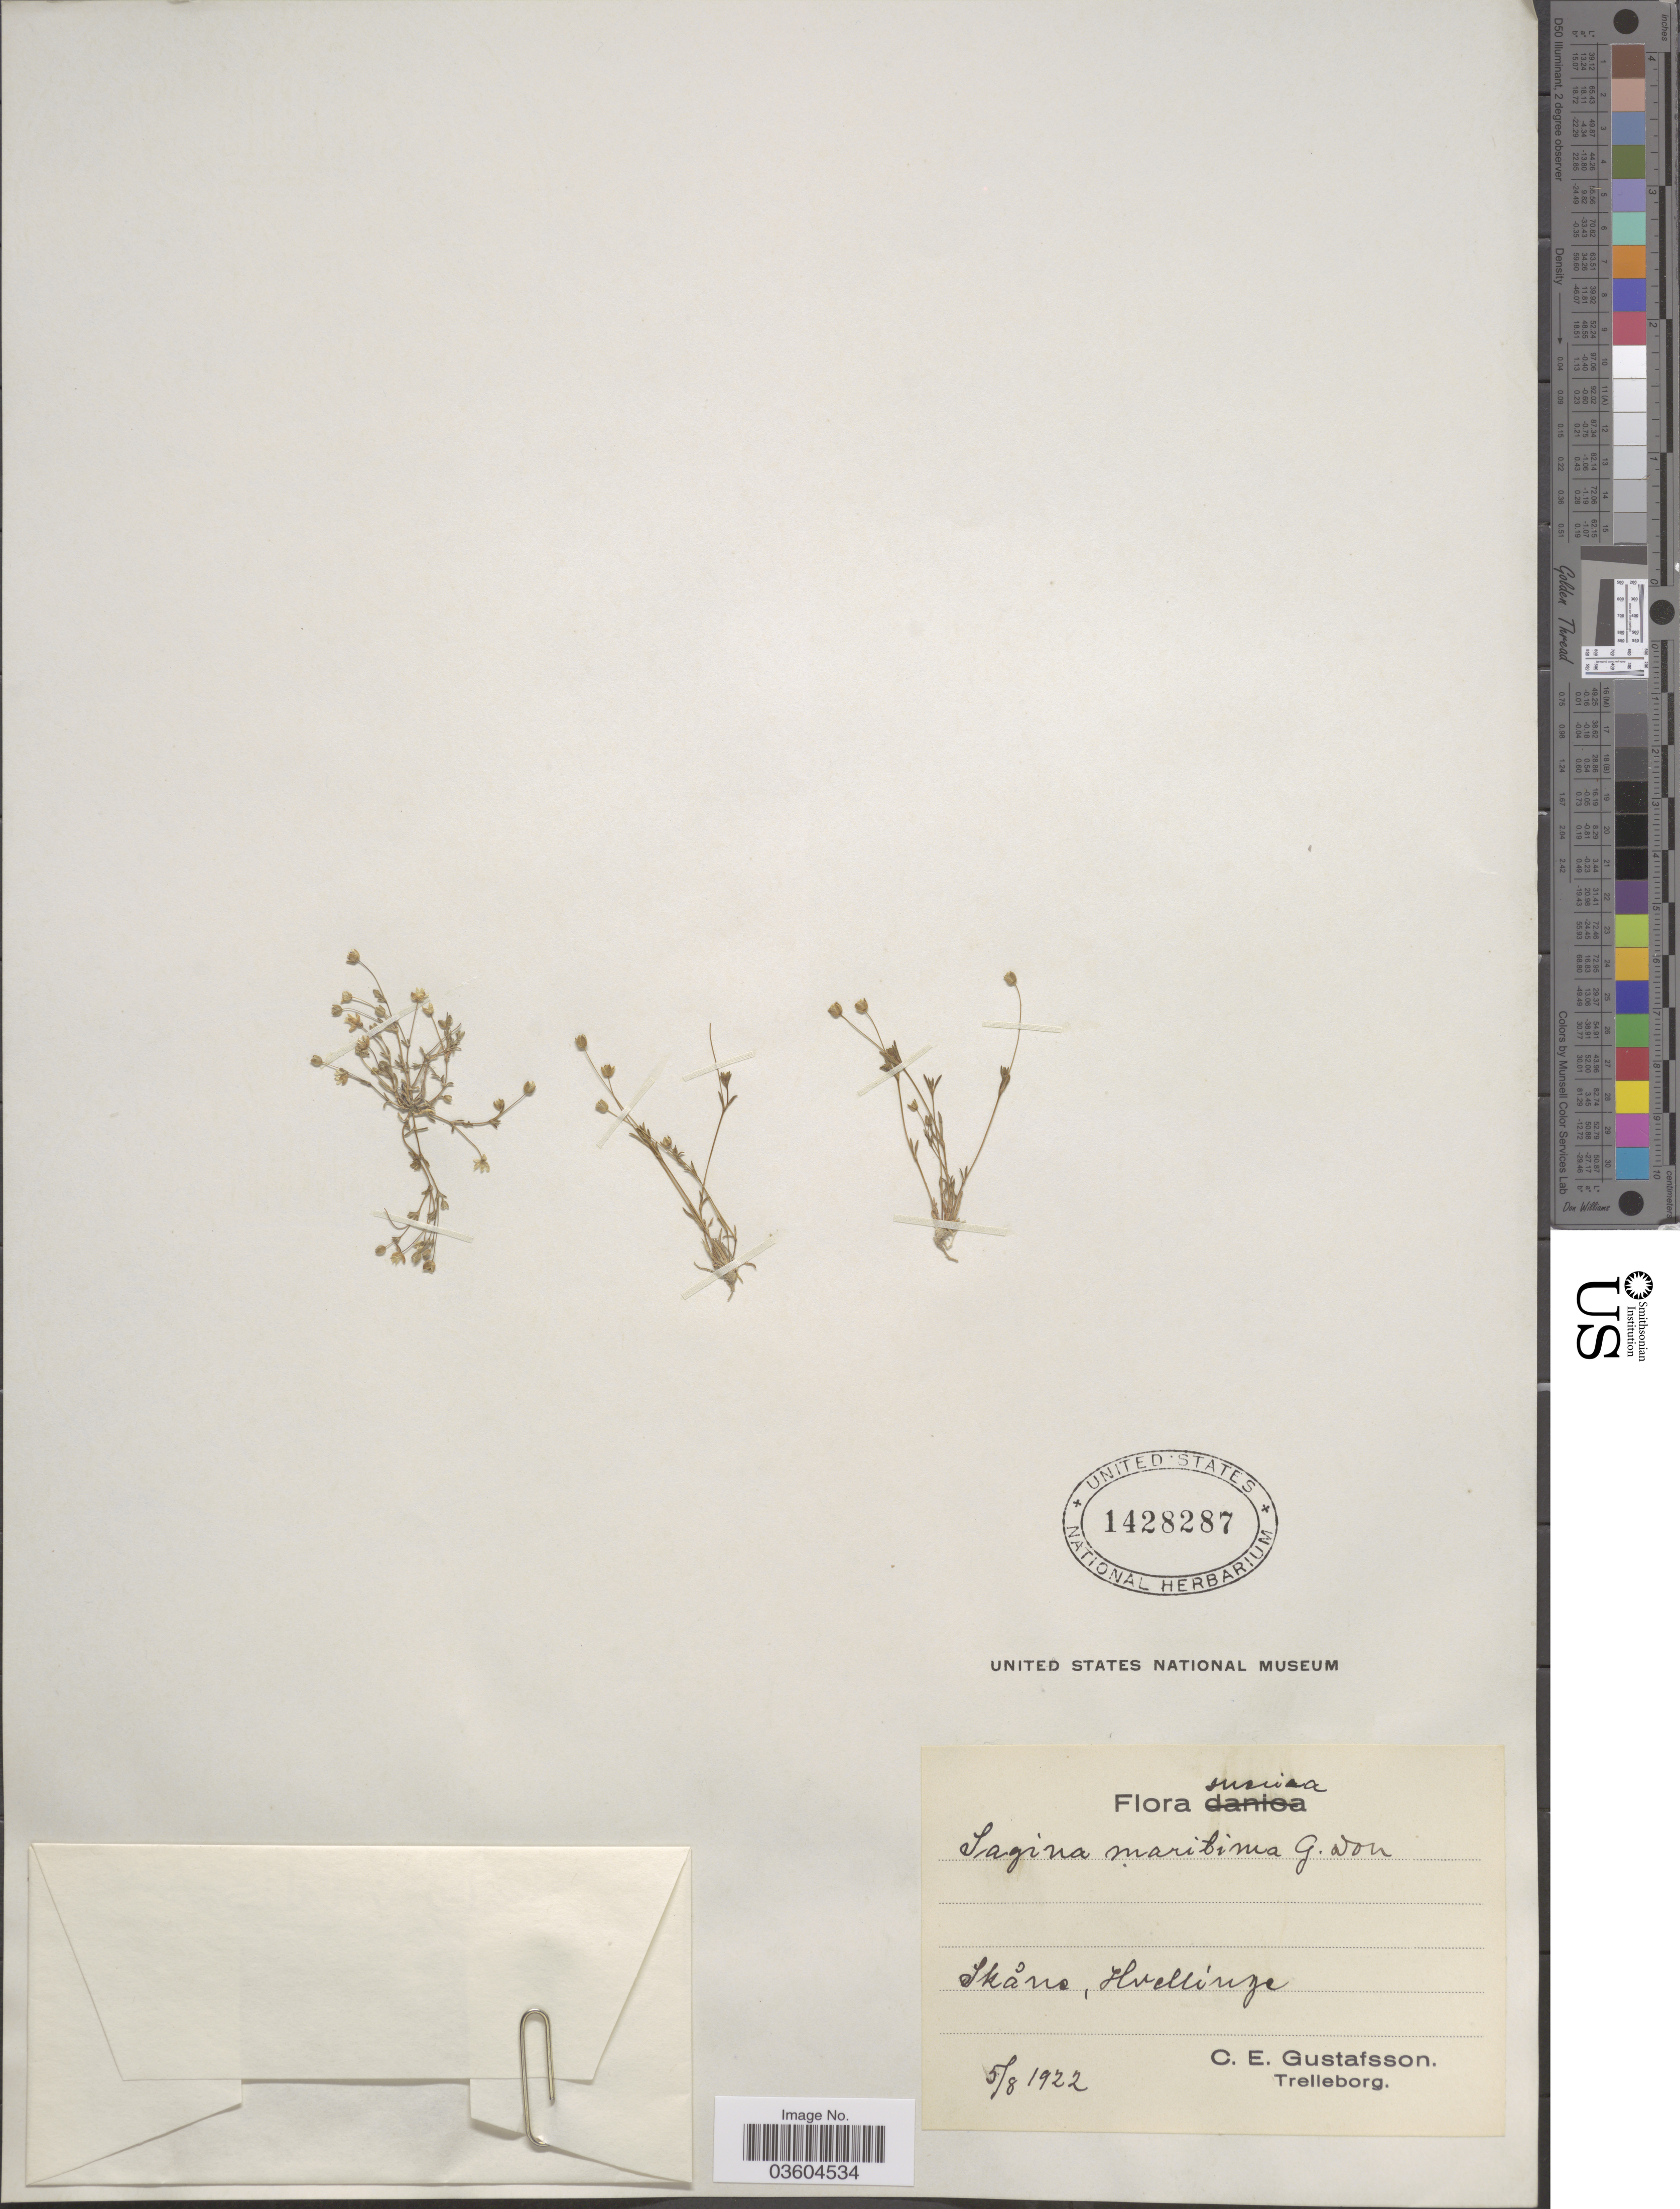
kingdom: Plantae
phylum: Tracheophyta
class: Magnoliopsida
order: Caryophyllales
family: Caryophyllaceae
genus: Sagina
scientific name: Sagina maritima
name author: G. Don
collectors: C. Gustafsson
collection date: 1922-08-05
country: Sweden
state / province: Skåne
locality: Suecica. Hvellinge.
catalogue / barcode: US 1428287